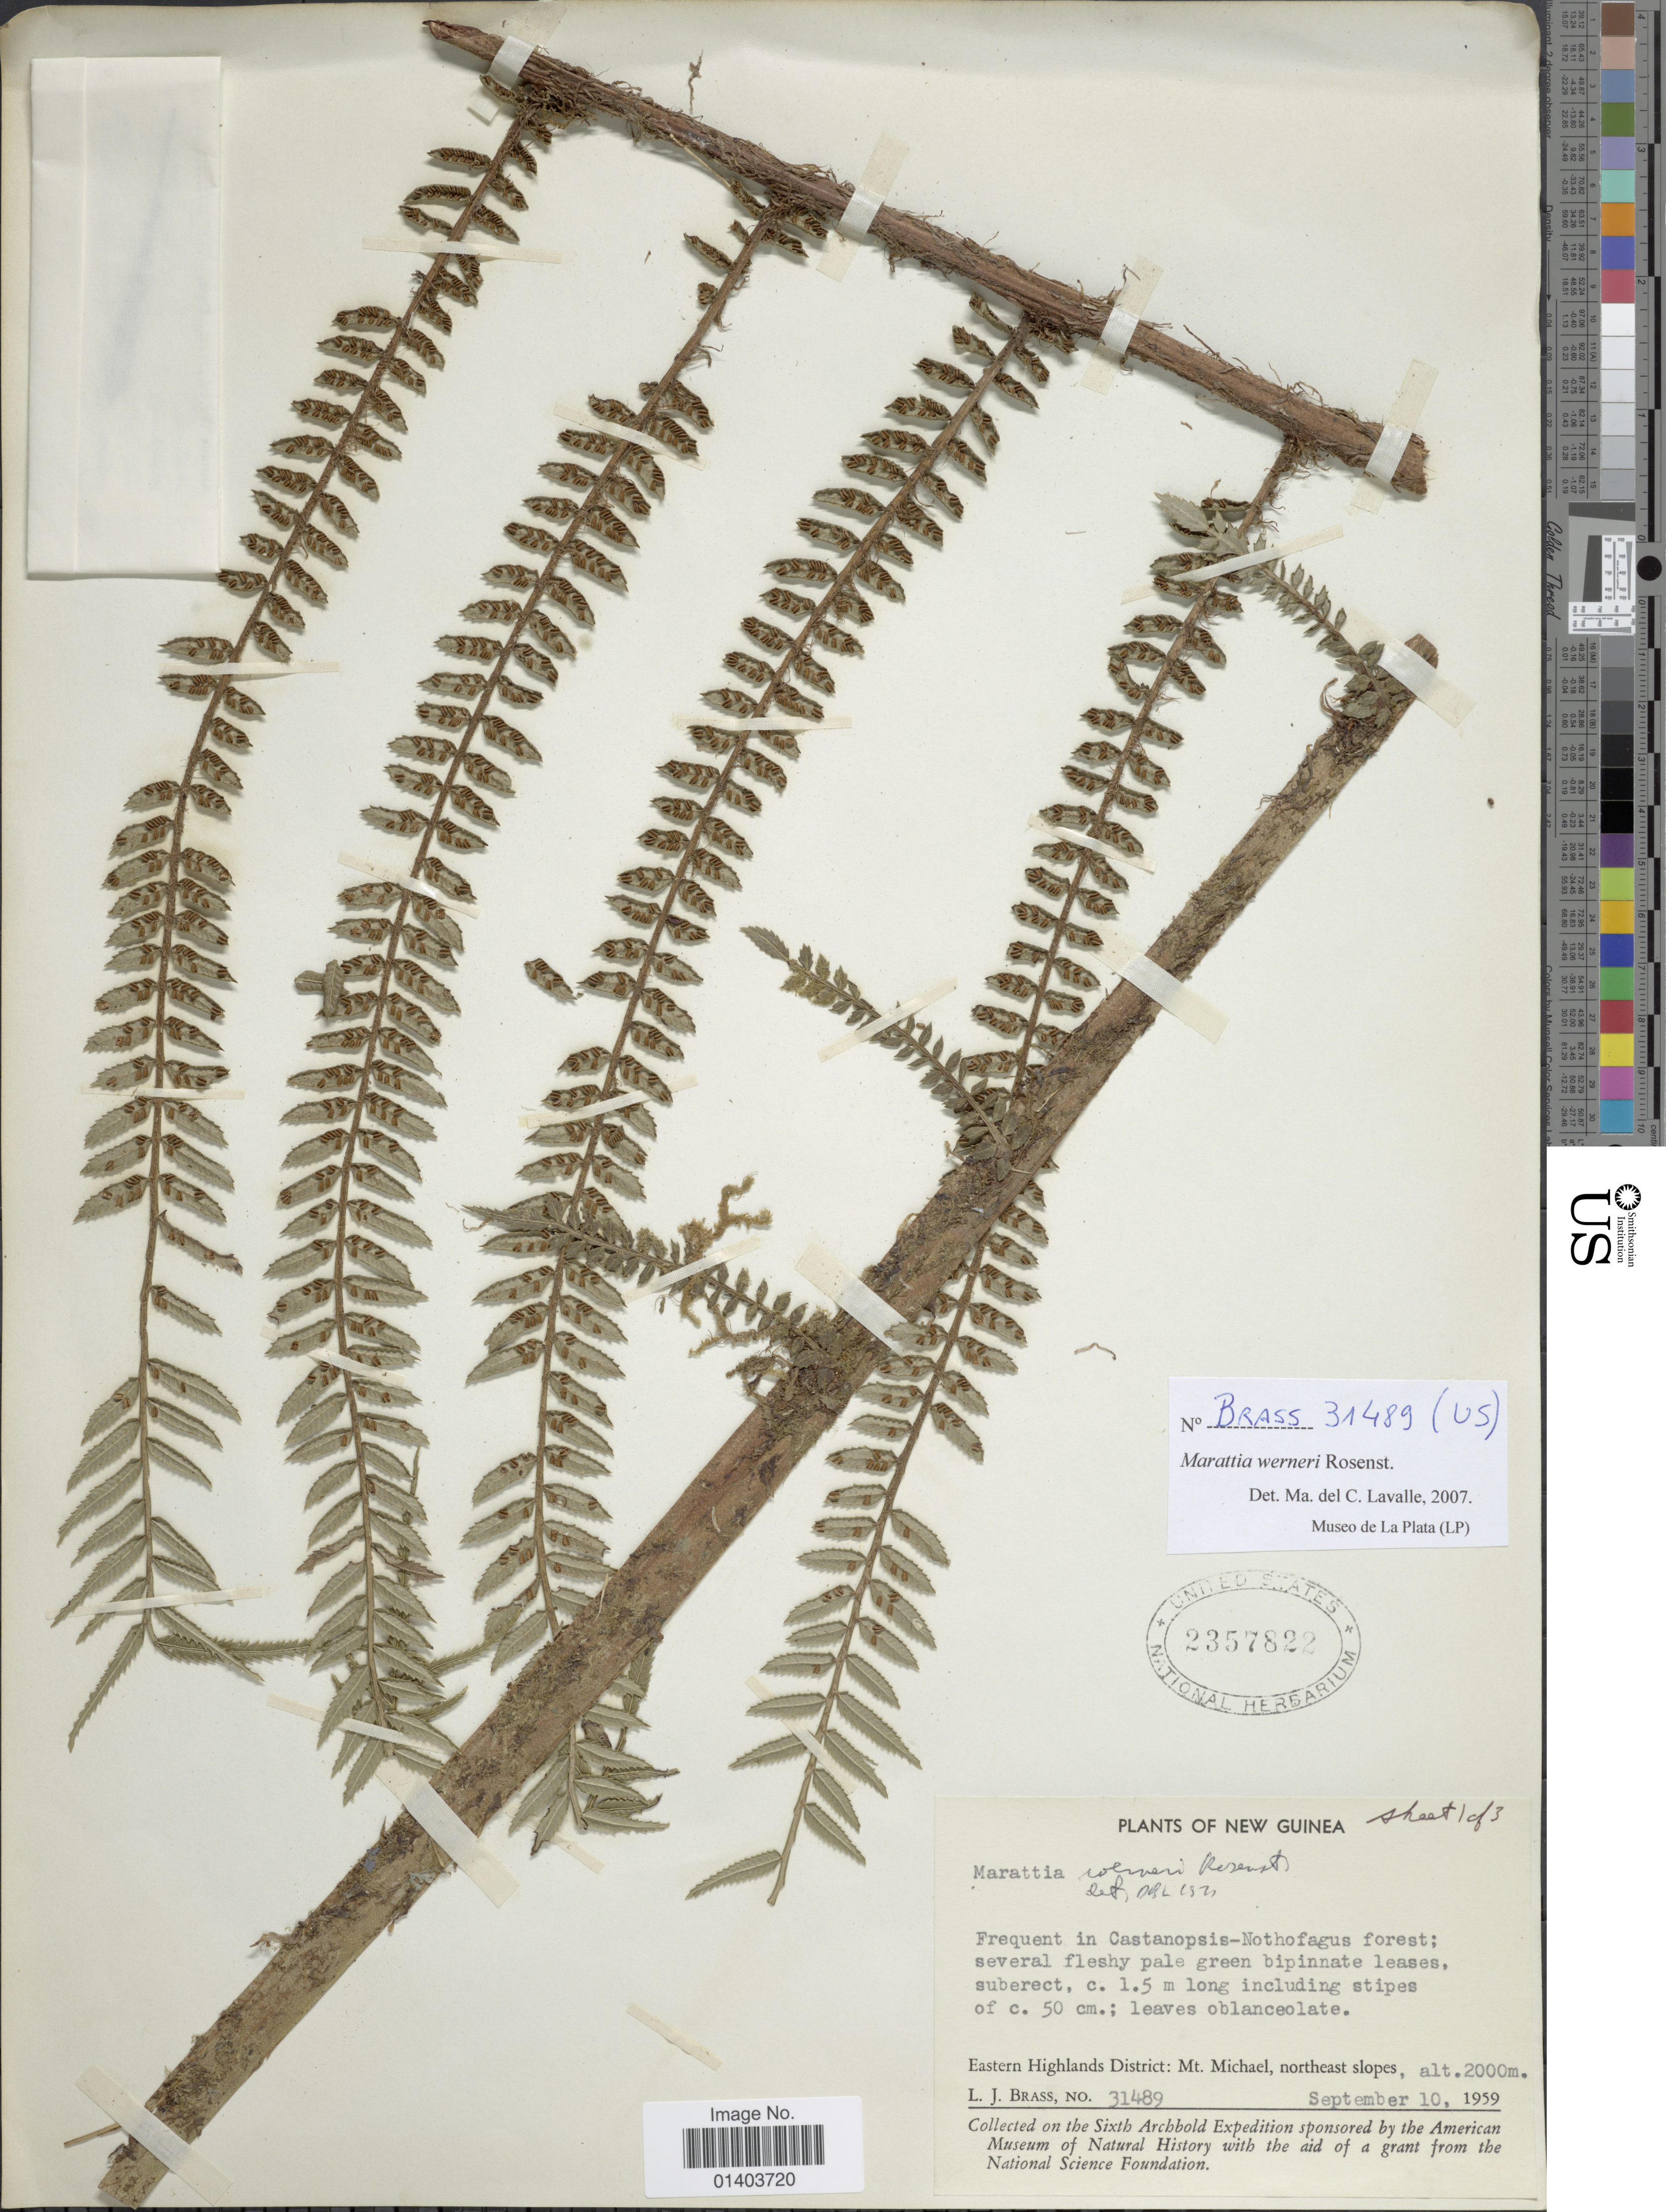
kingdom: Plantae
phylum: Tracheophyta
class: Polypodiopsida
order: Marattiales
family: Marattiaceae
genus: Ptisana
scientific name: Ptisana melanesica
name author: (Kuhn) Murdock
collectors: L. J. Brass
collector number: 31489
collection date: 1959-09-10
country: Papua New Guinea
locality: New Guinea, Eastern Highlands District: Mt Michael, northeast slopes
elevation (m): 2000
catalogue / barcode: US 2357822